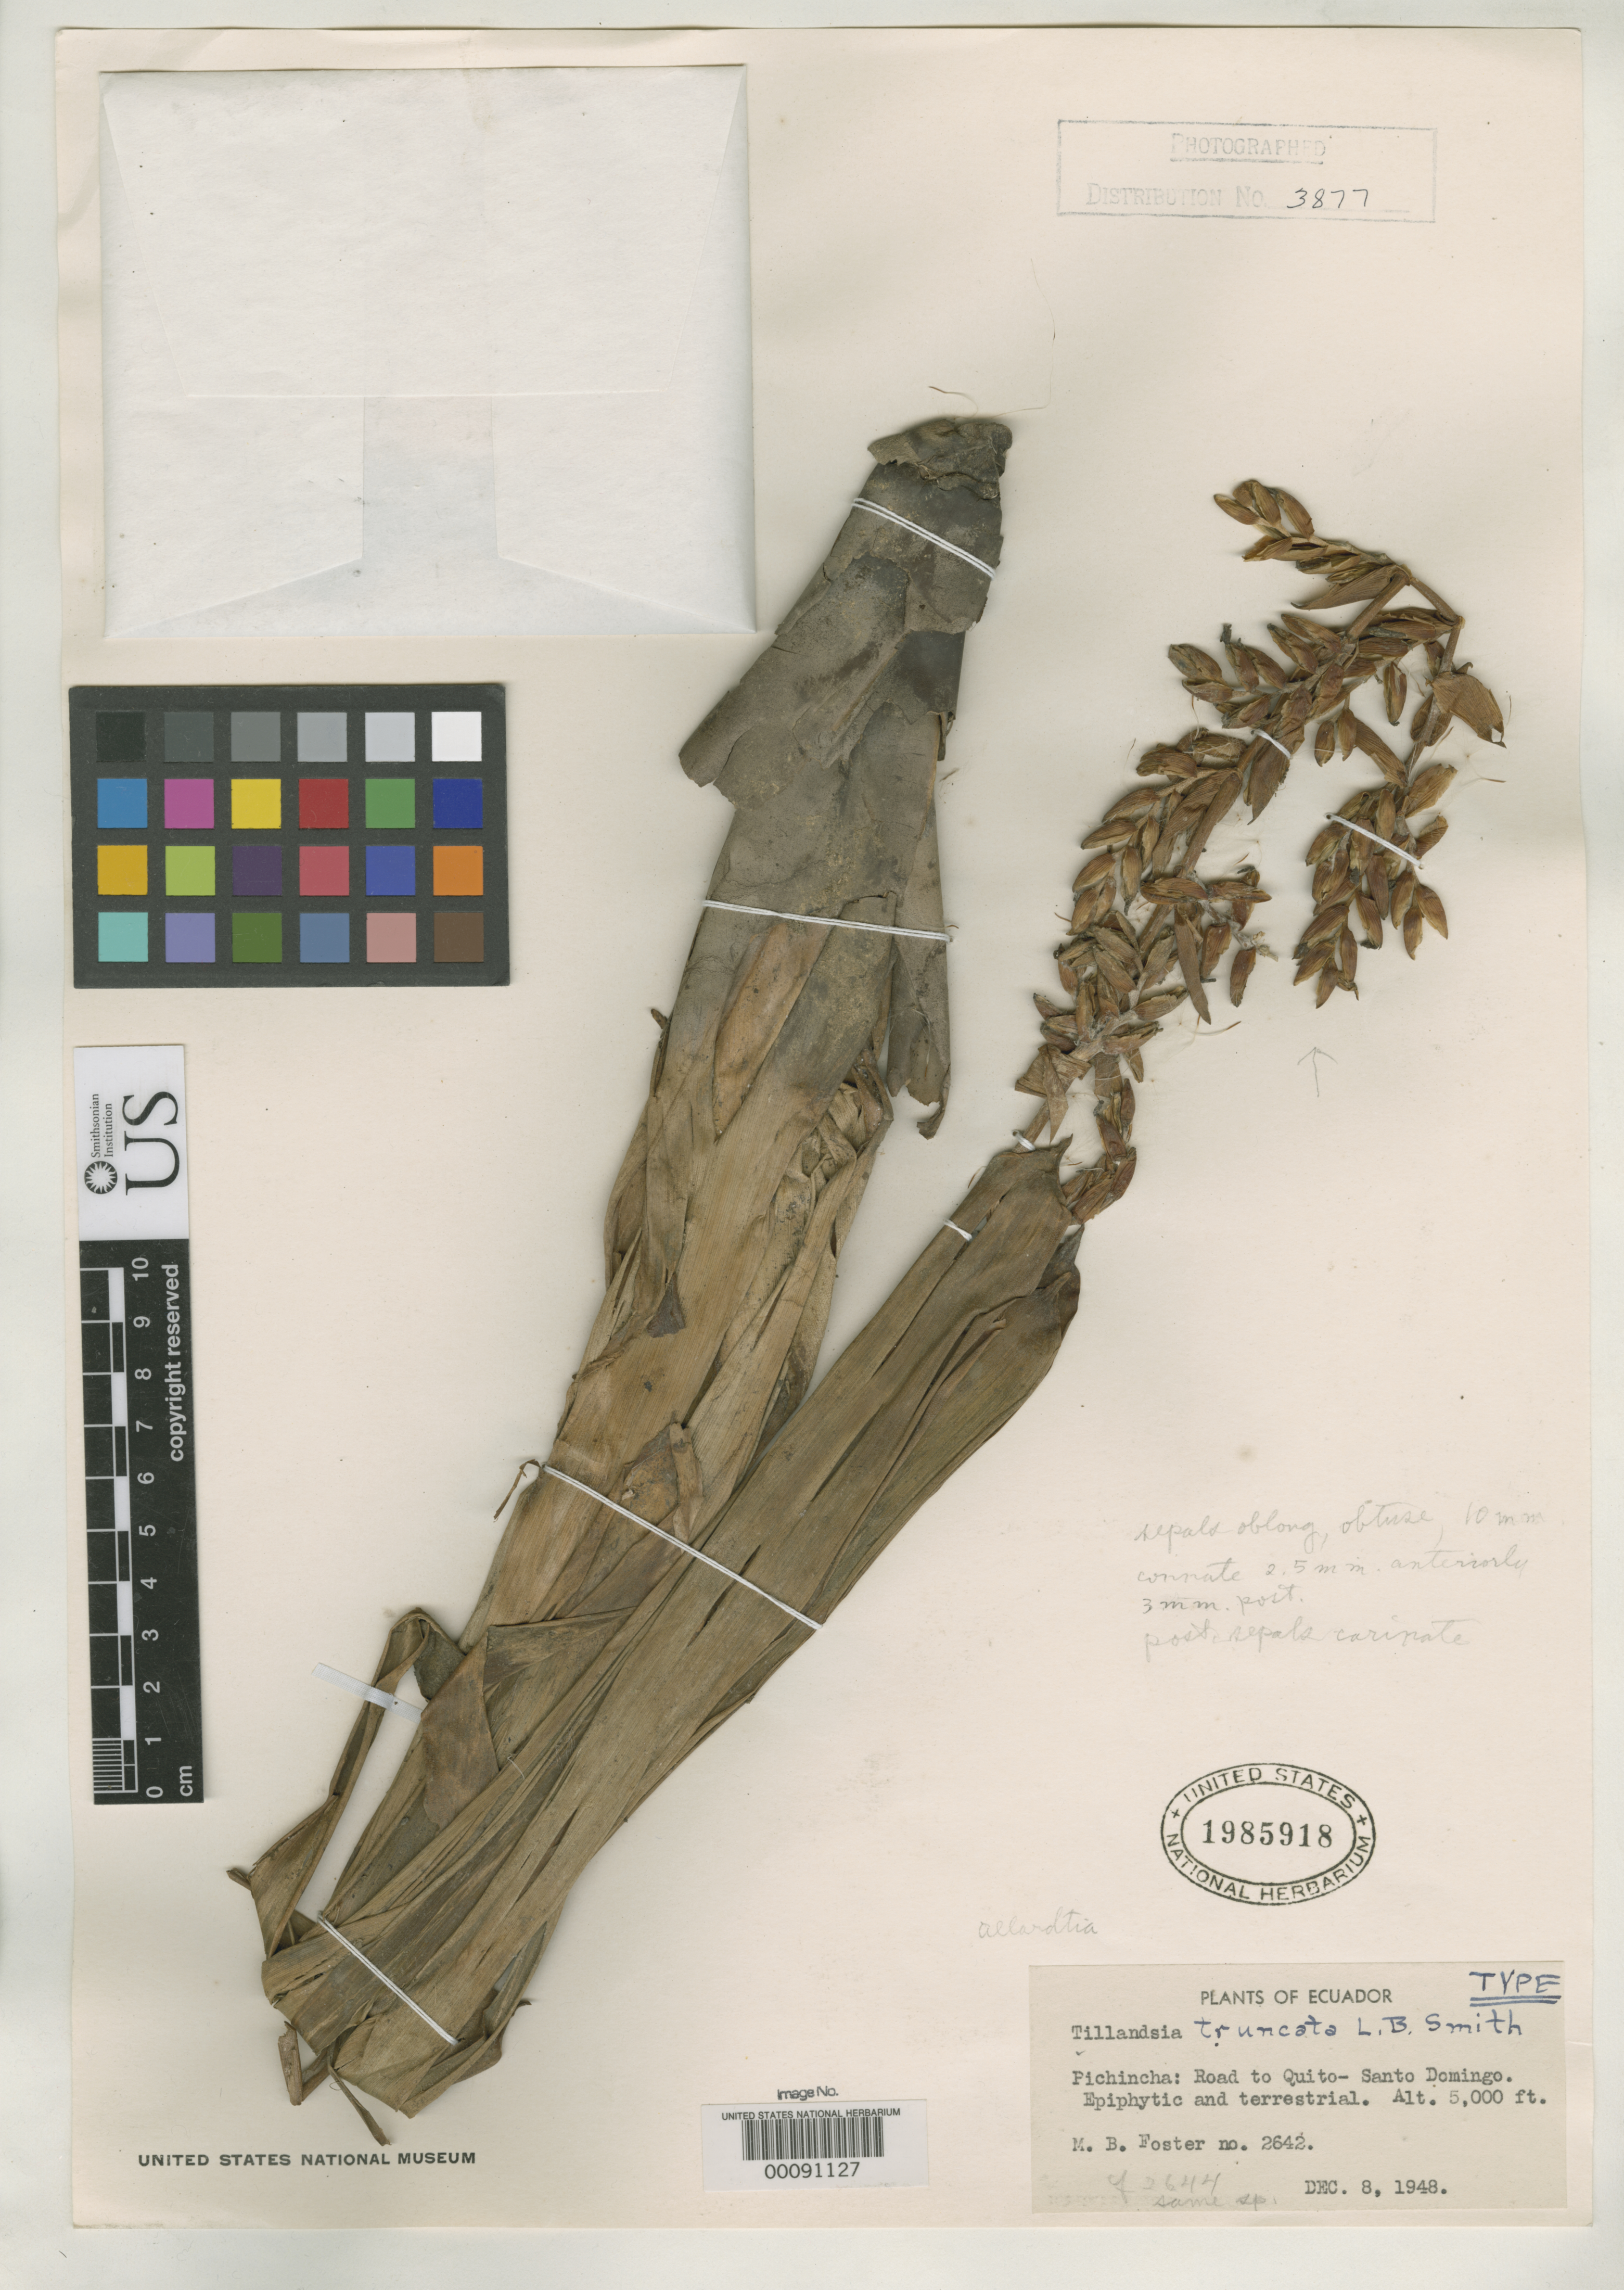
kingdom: Plantae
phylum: Tracheophyta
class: Liliopsida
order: Poales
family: Bromeliaceae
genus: Tillandsia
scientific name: Tillandsia truncata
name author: L.B. Sm.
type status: Holotype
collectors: M. B. Foster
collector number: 2642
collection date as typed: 08 Dec 1948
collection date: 1948-12-08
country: Ecuador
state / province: Pichincha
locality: Road between Quito and Santo Domingode Los Colorados.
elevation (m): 1500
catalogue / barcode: US 1985918